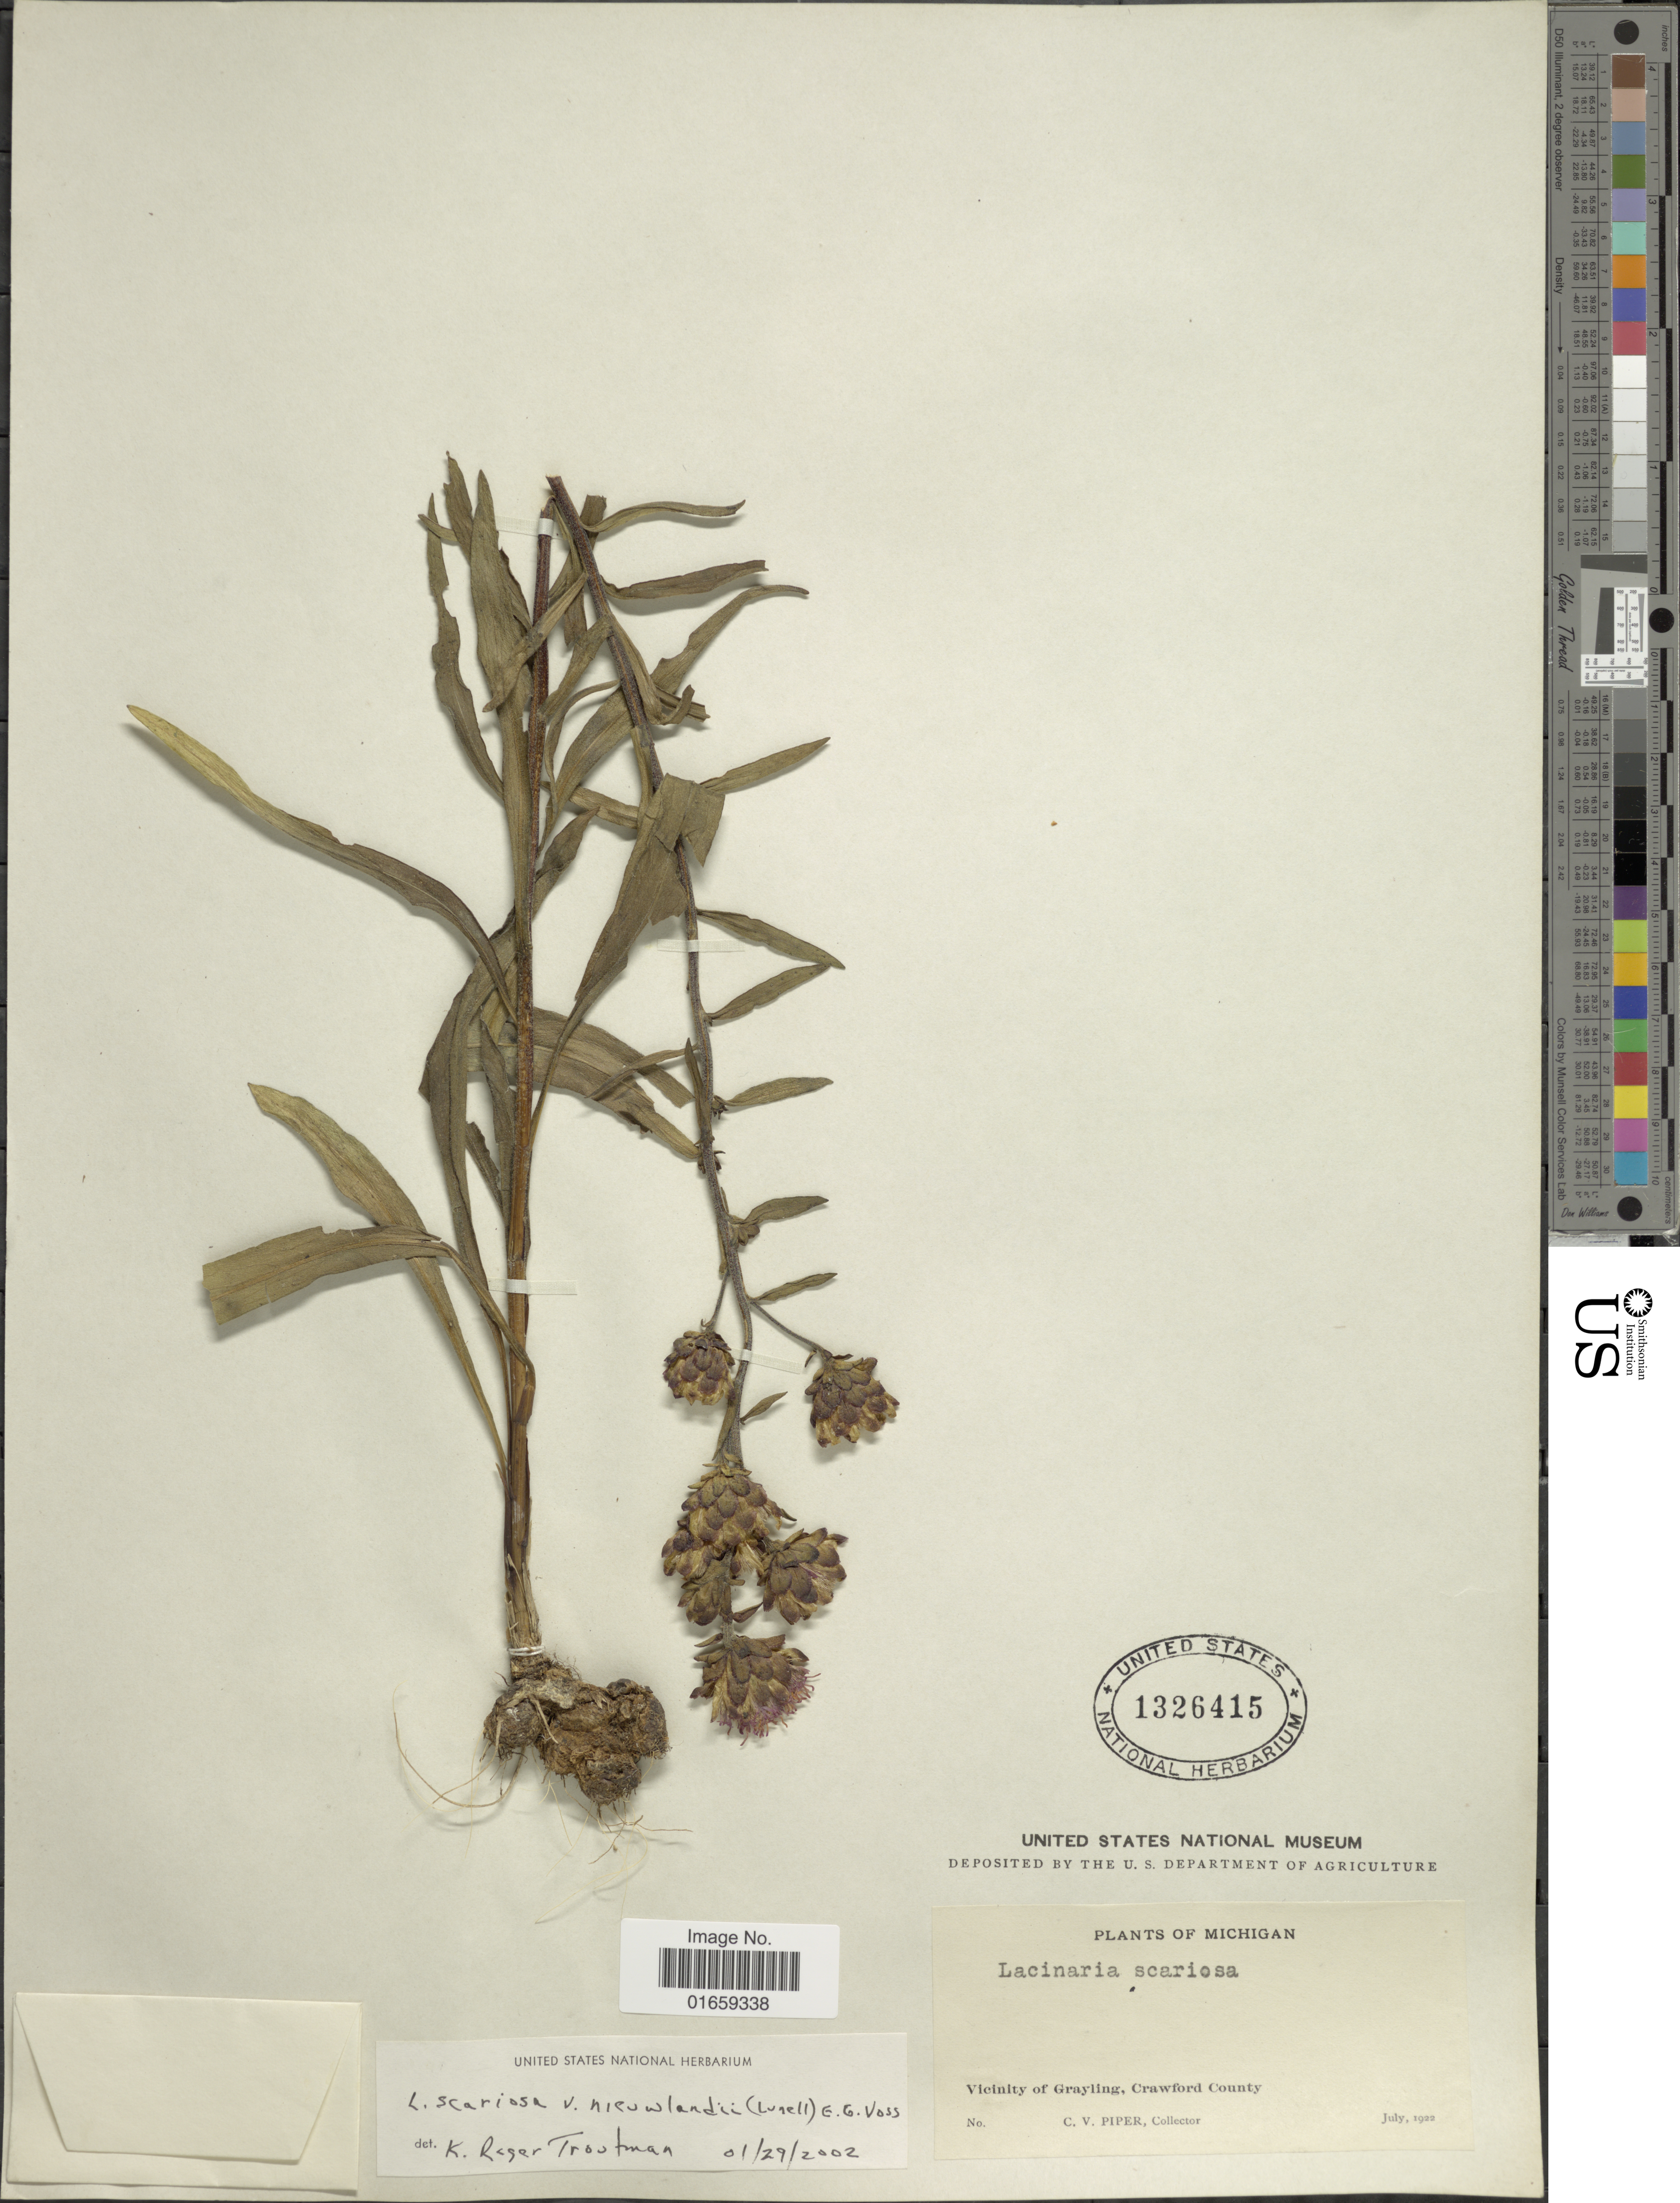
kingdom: Plantae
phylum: Tracheophyta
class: Magnoliopsida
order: Asterales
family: Asteraceae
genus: Liatris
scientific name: Liatris scariosa var. nieuwlandii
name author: (Lunell) E.G. Voss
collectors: C. V. Piper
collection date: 1922-07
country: United States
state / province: Michigan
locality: Vicinity of Grayling, Crawford County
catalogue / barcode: US 1326415